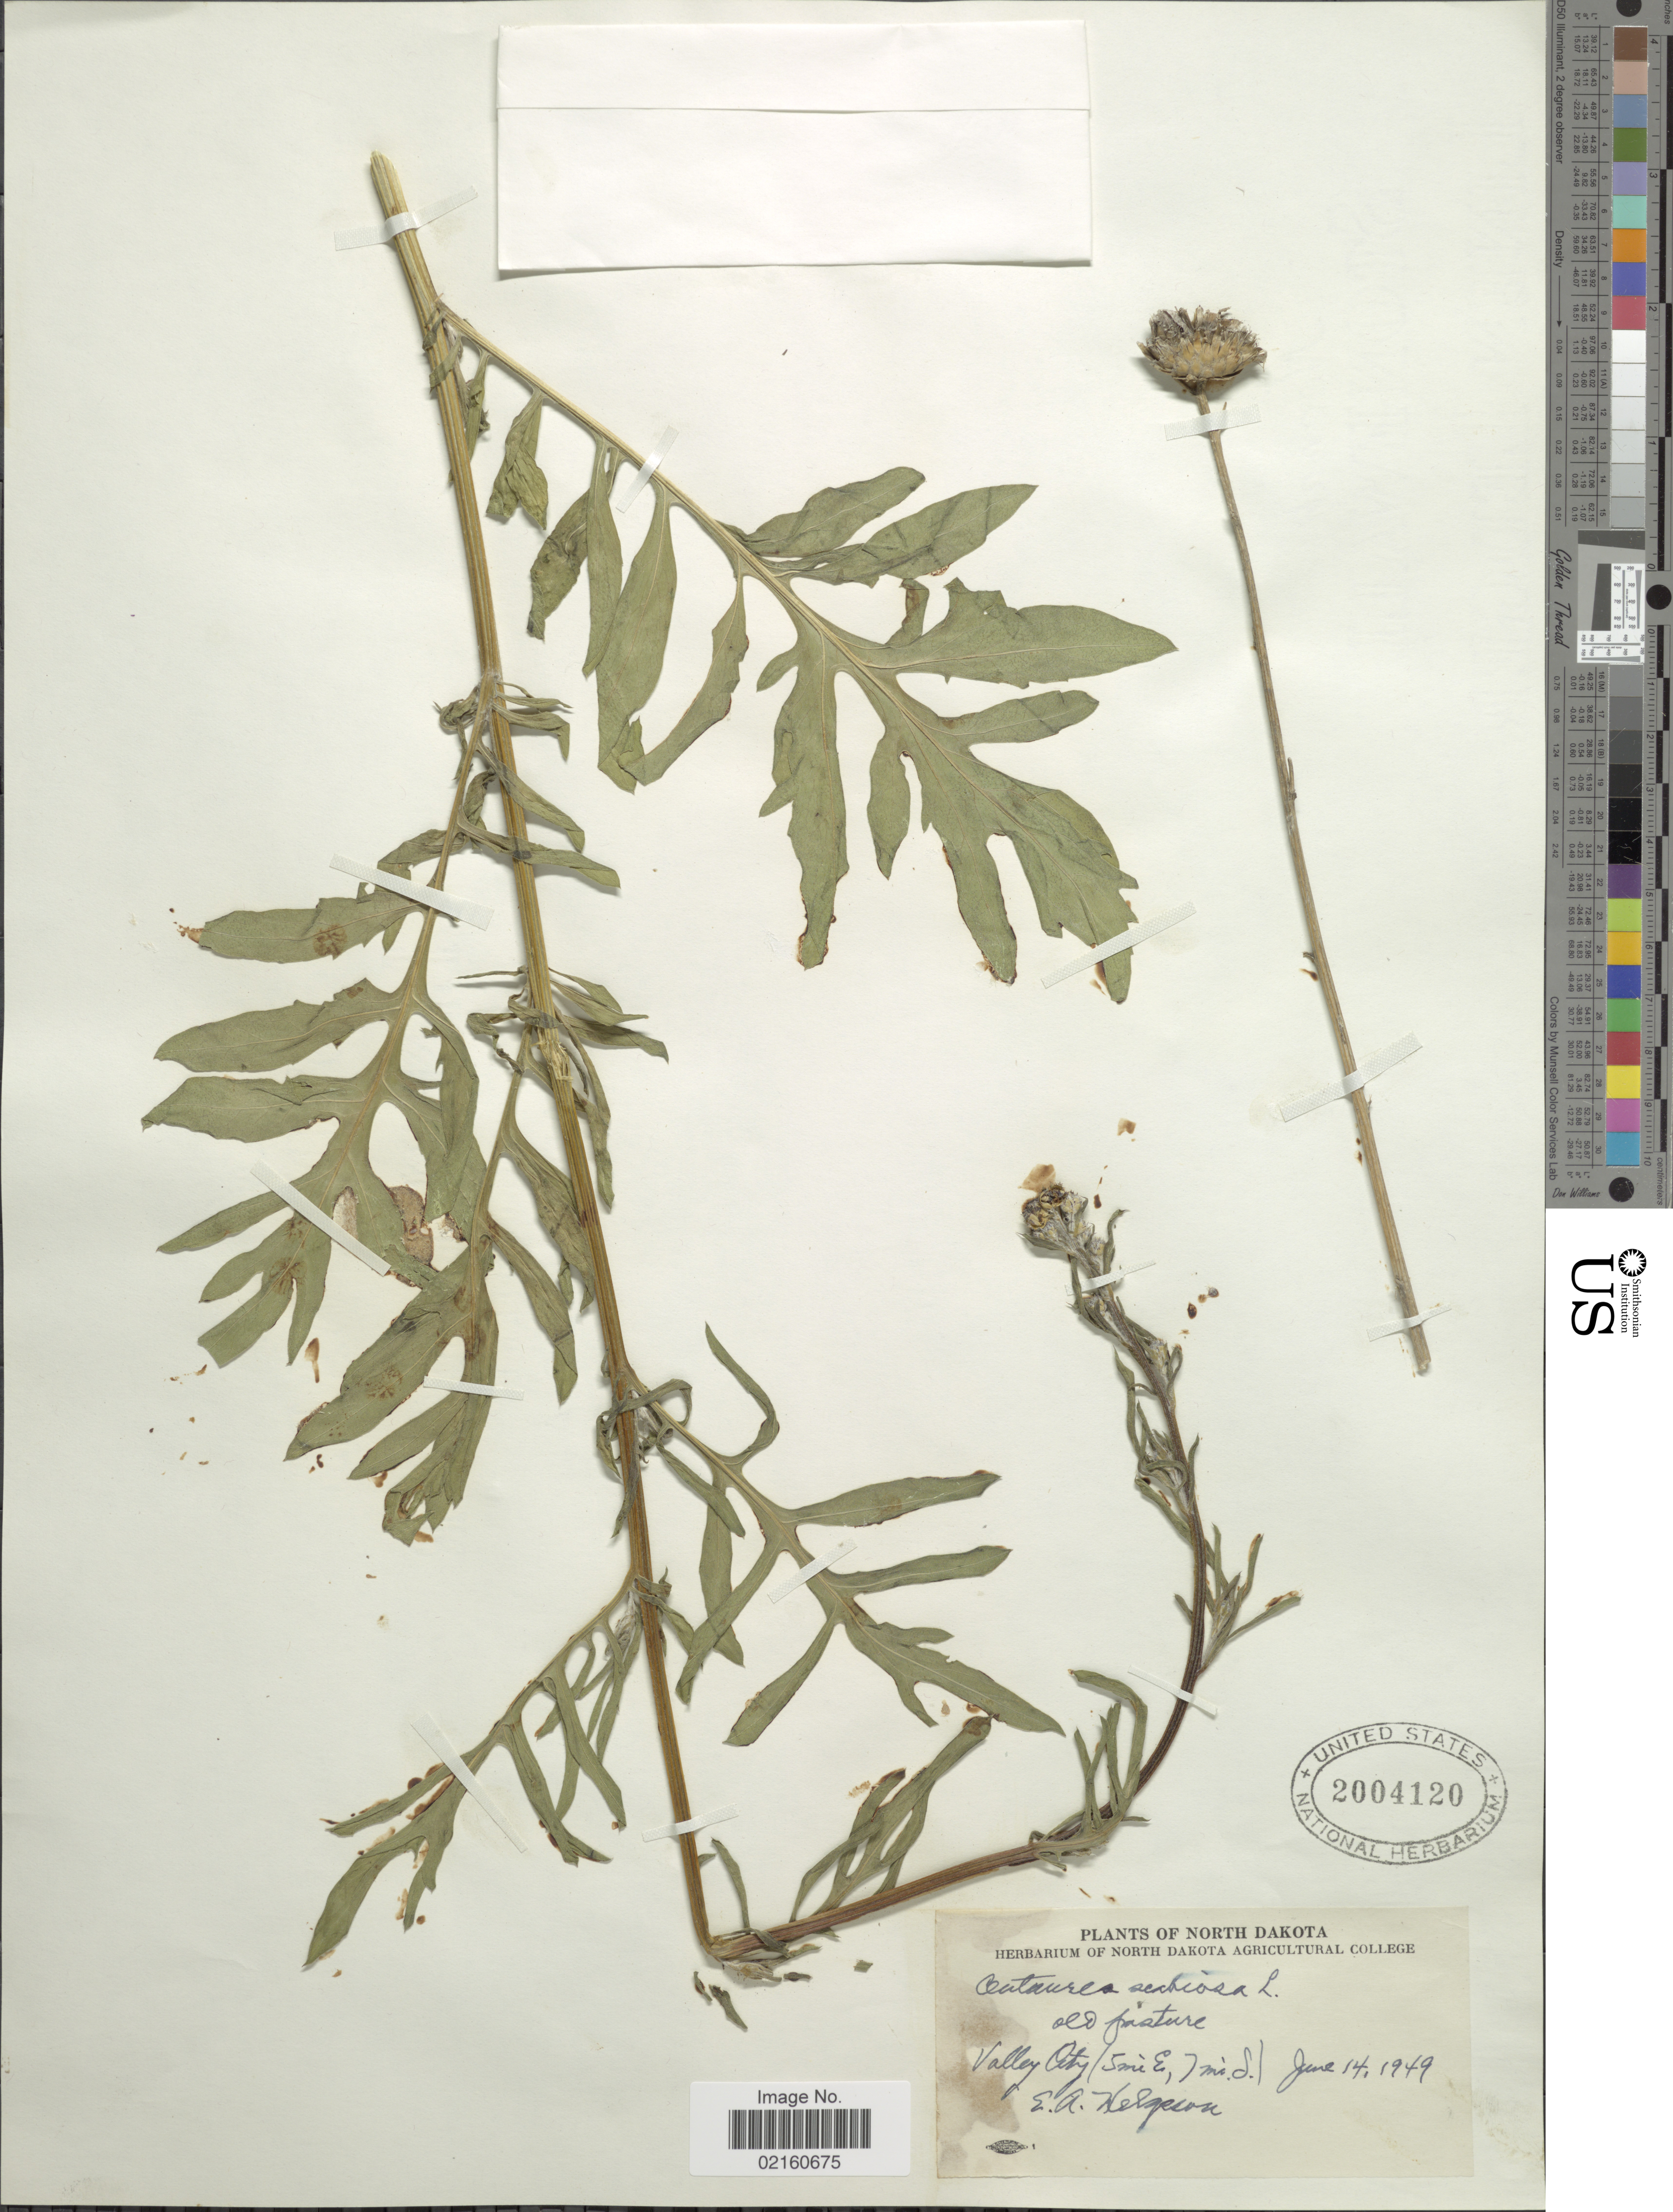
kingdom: Plantae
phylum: Tracheophyta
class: Magnoliopsida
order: Asterales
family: Asteraceae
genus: Centaurea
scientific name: Centaurea scabiosa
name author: L.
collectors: Helgeson. E. A.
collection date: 1949-06-14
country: United States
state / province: North Dakota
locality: Valley City (5 mi E, 7 mi S.)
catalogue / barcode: US 2004120